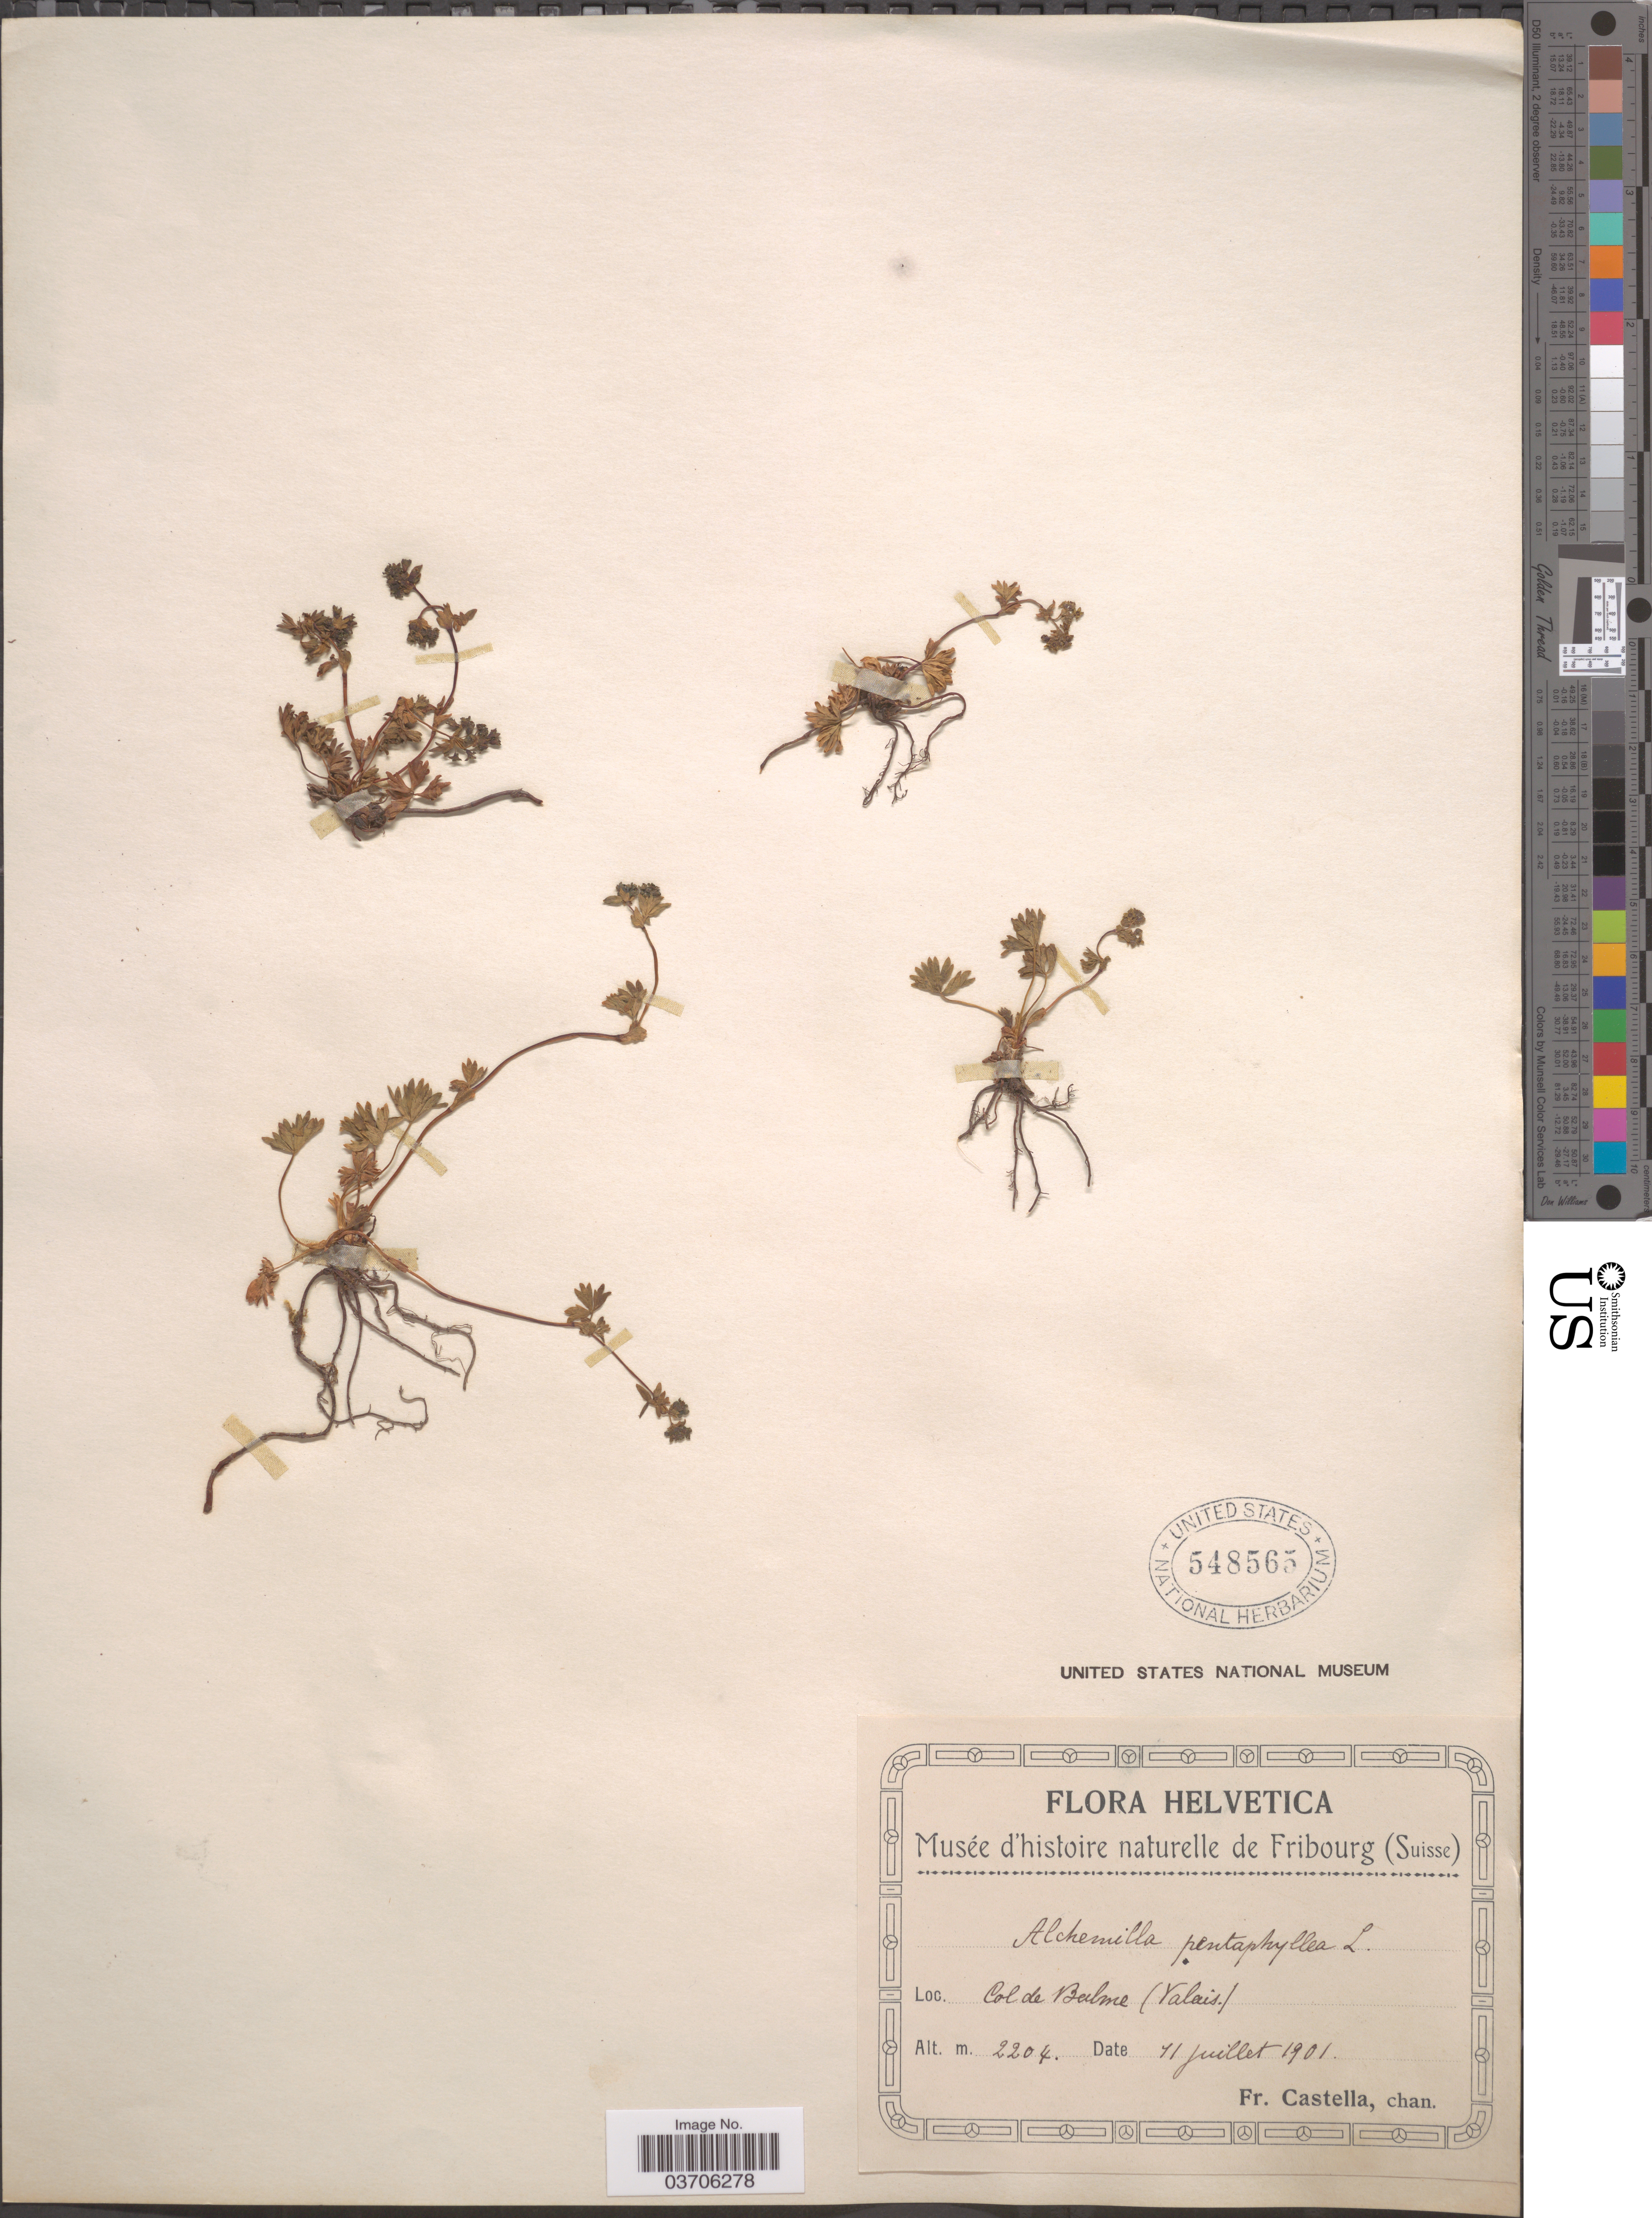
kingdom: Plantae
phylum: Tracheophyta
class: Magnoliopsida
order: Rosales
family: Rosaceae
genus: Alchemilla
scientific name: Alchemilla pentaphylla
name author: L.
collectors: Fr. Castella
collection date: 1901-07-11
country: Switzerland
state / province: Valais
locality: Helvetica. Col de Balme.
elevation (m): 2204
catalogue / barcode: US 548565